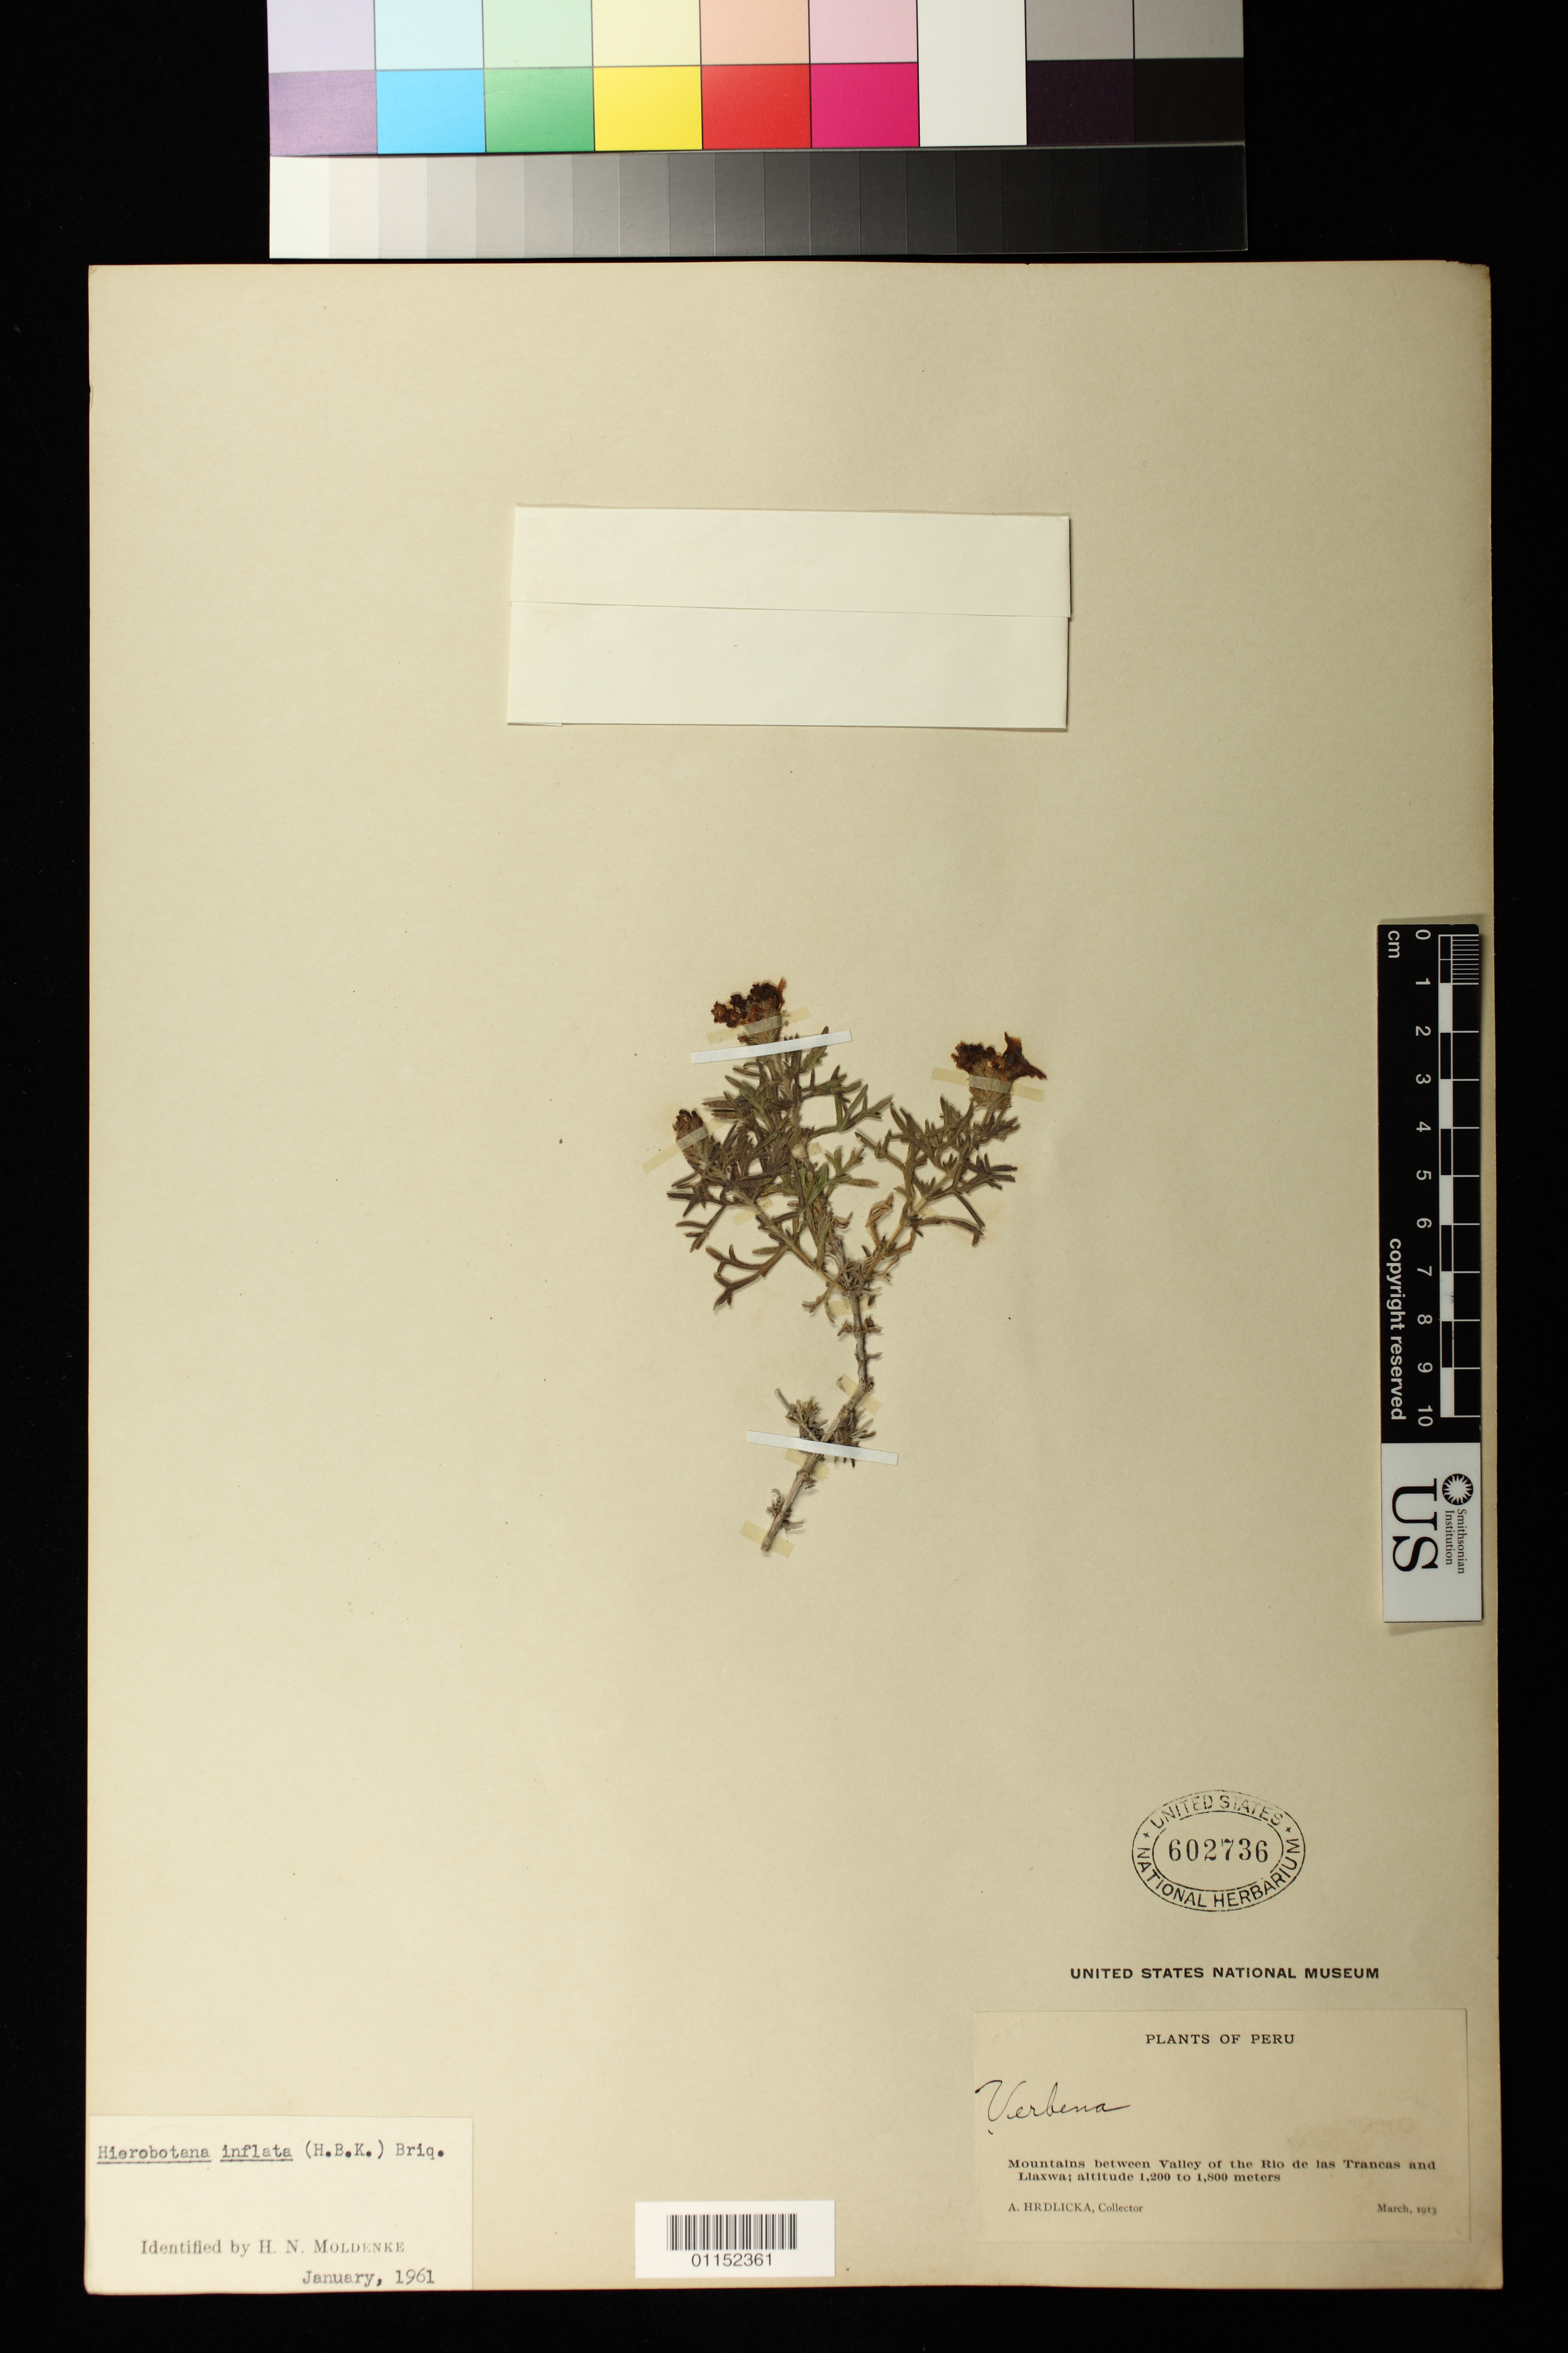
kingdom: Plantae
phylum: Tracheophyta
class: Magnoliopsida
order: Lamiales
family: Verbenaceae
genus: Hierobotana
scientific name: Hierobotana inflata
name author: (Kunth) Briq.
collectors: A. Hrdlicka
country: Peru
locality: Mountains between Valley of the Rio de las Trancas and Liaxwa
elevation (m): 1200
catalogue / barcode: US 602736